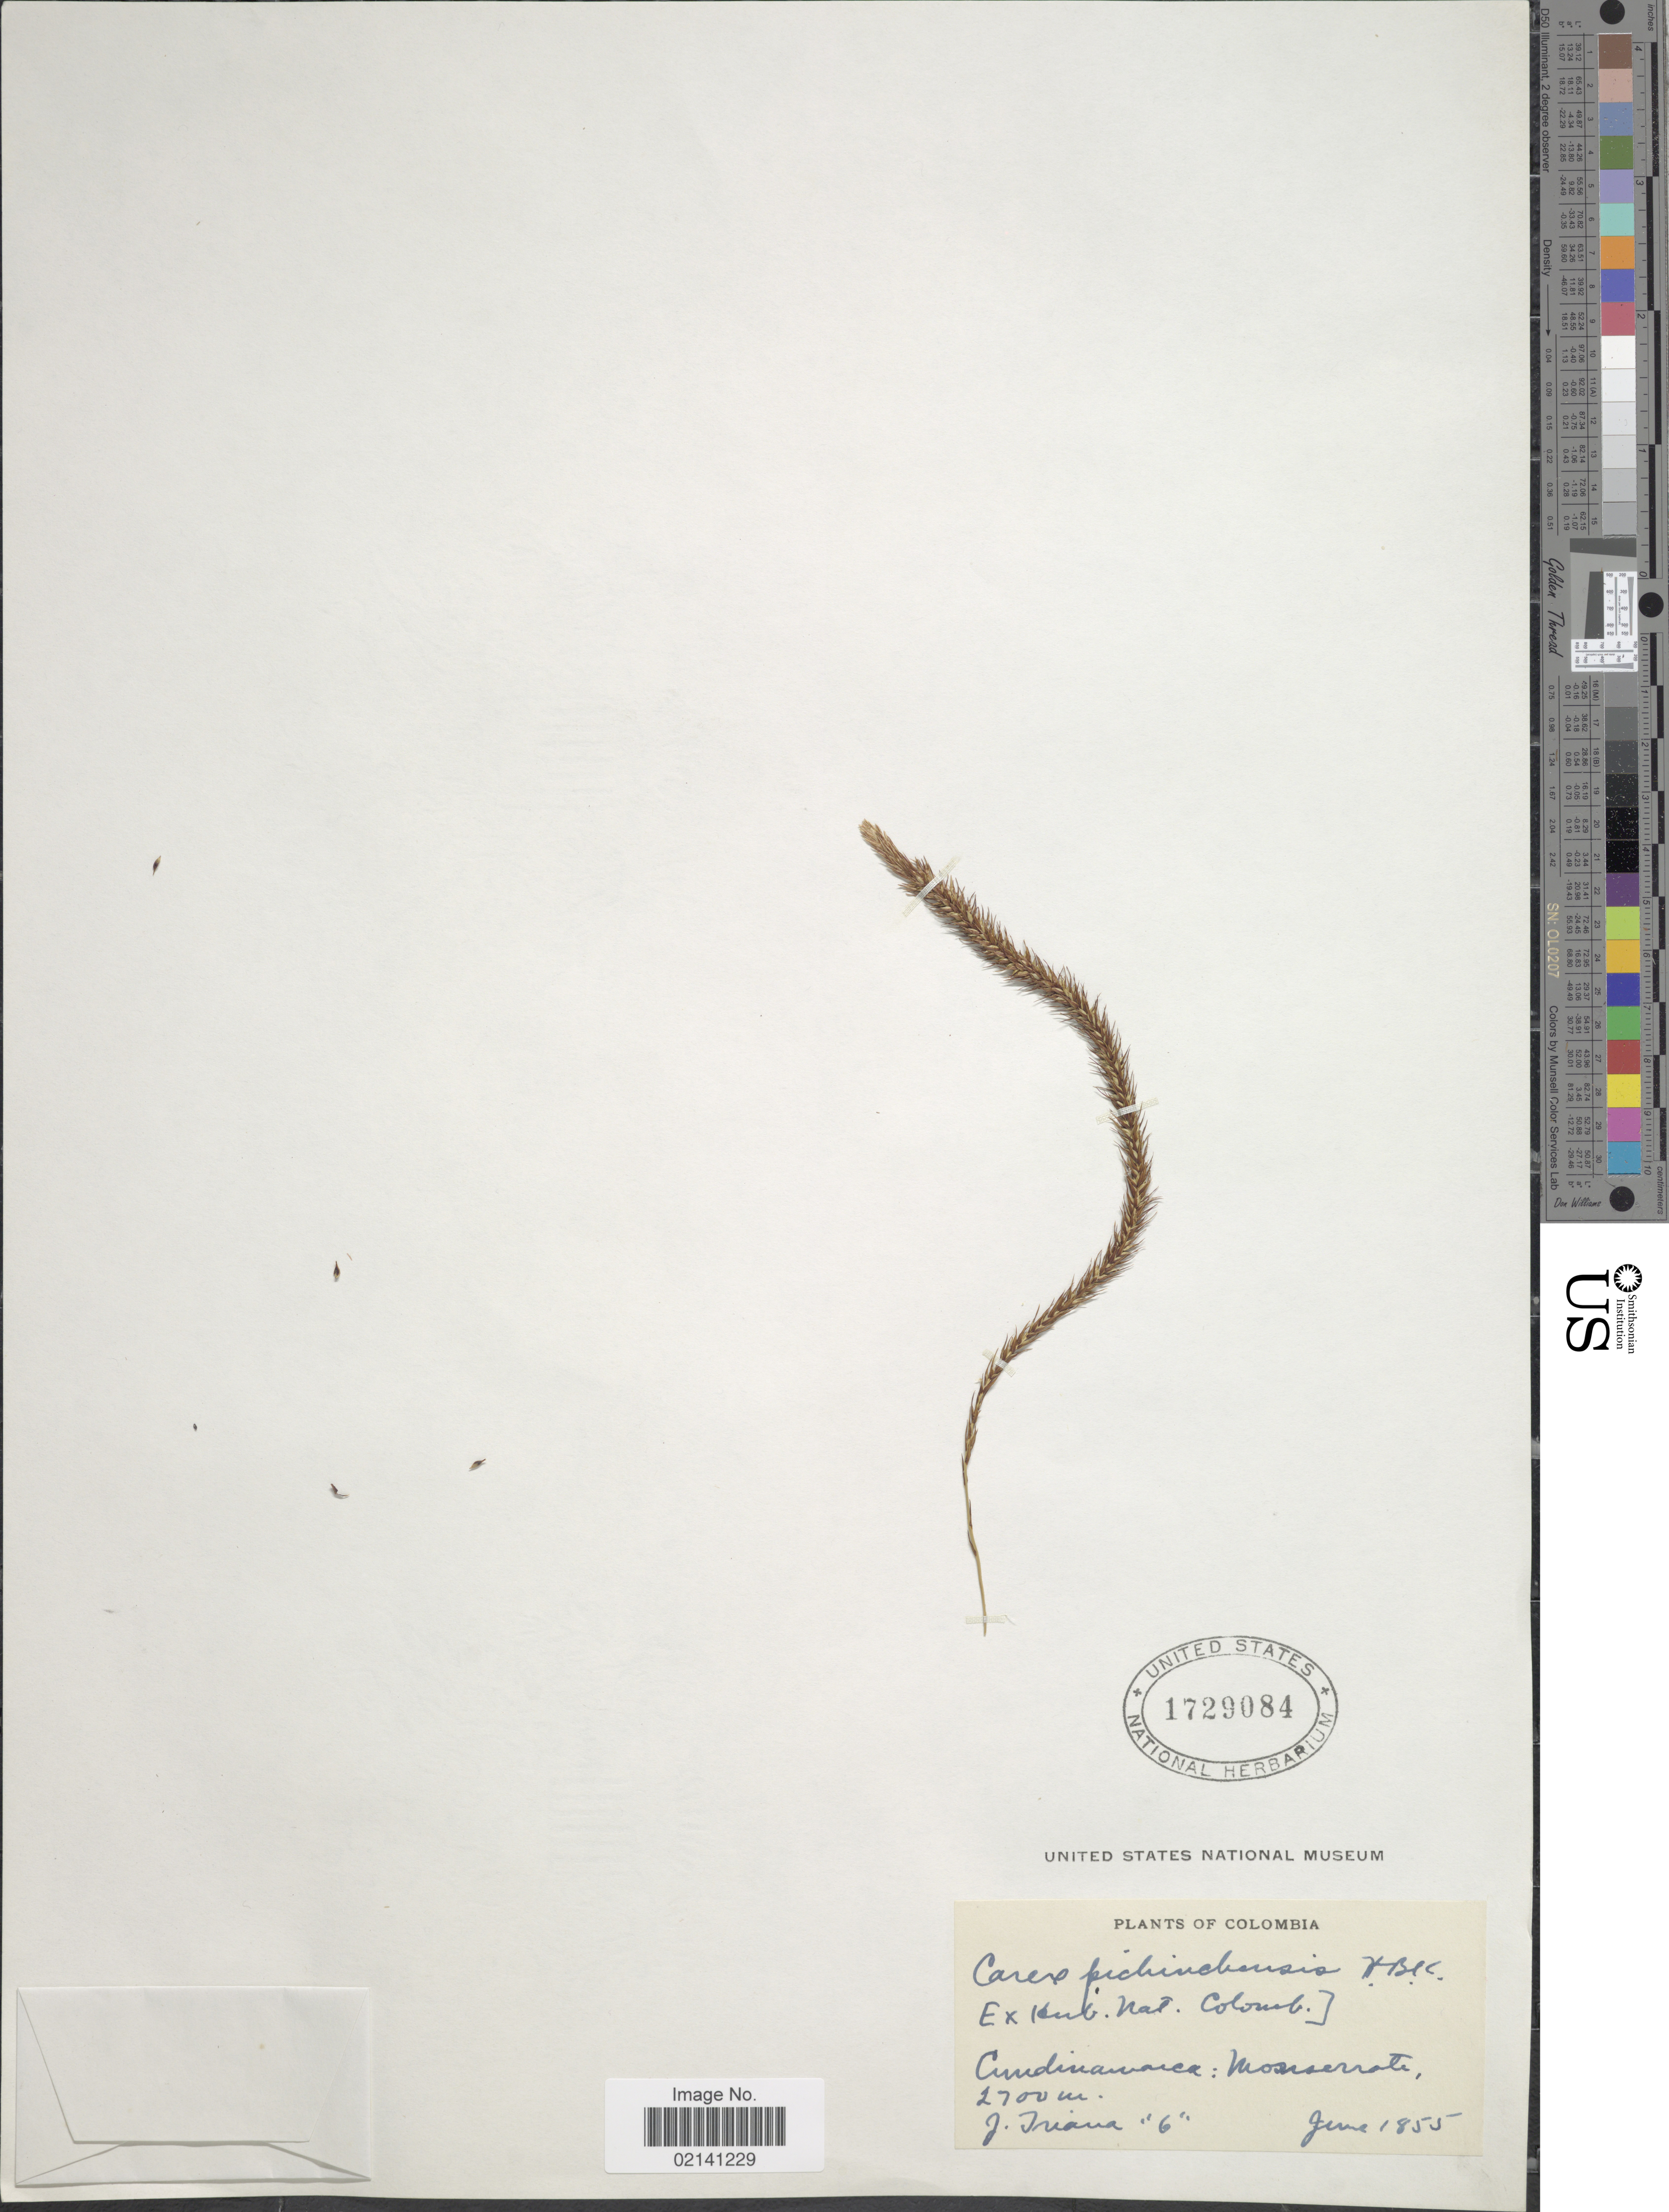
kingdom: Plantae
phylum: Tracheophyta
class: Liliopsida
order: Poales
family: Cyperaceae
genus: Carex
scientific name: Carex lemanniana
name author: Boott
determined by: Jimnéz-Mejias, Pedro, (UPOS), Universidad Pablo de Olavide (SPAIN)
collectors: J. Triana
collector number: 6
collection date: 1855-06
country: Colombia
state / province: Cundinamarca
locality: Monserrate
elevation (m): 2700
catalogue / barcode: US 1729084